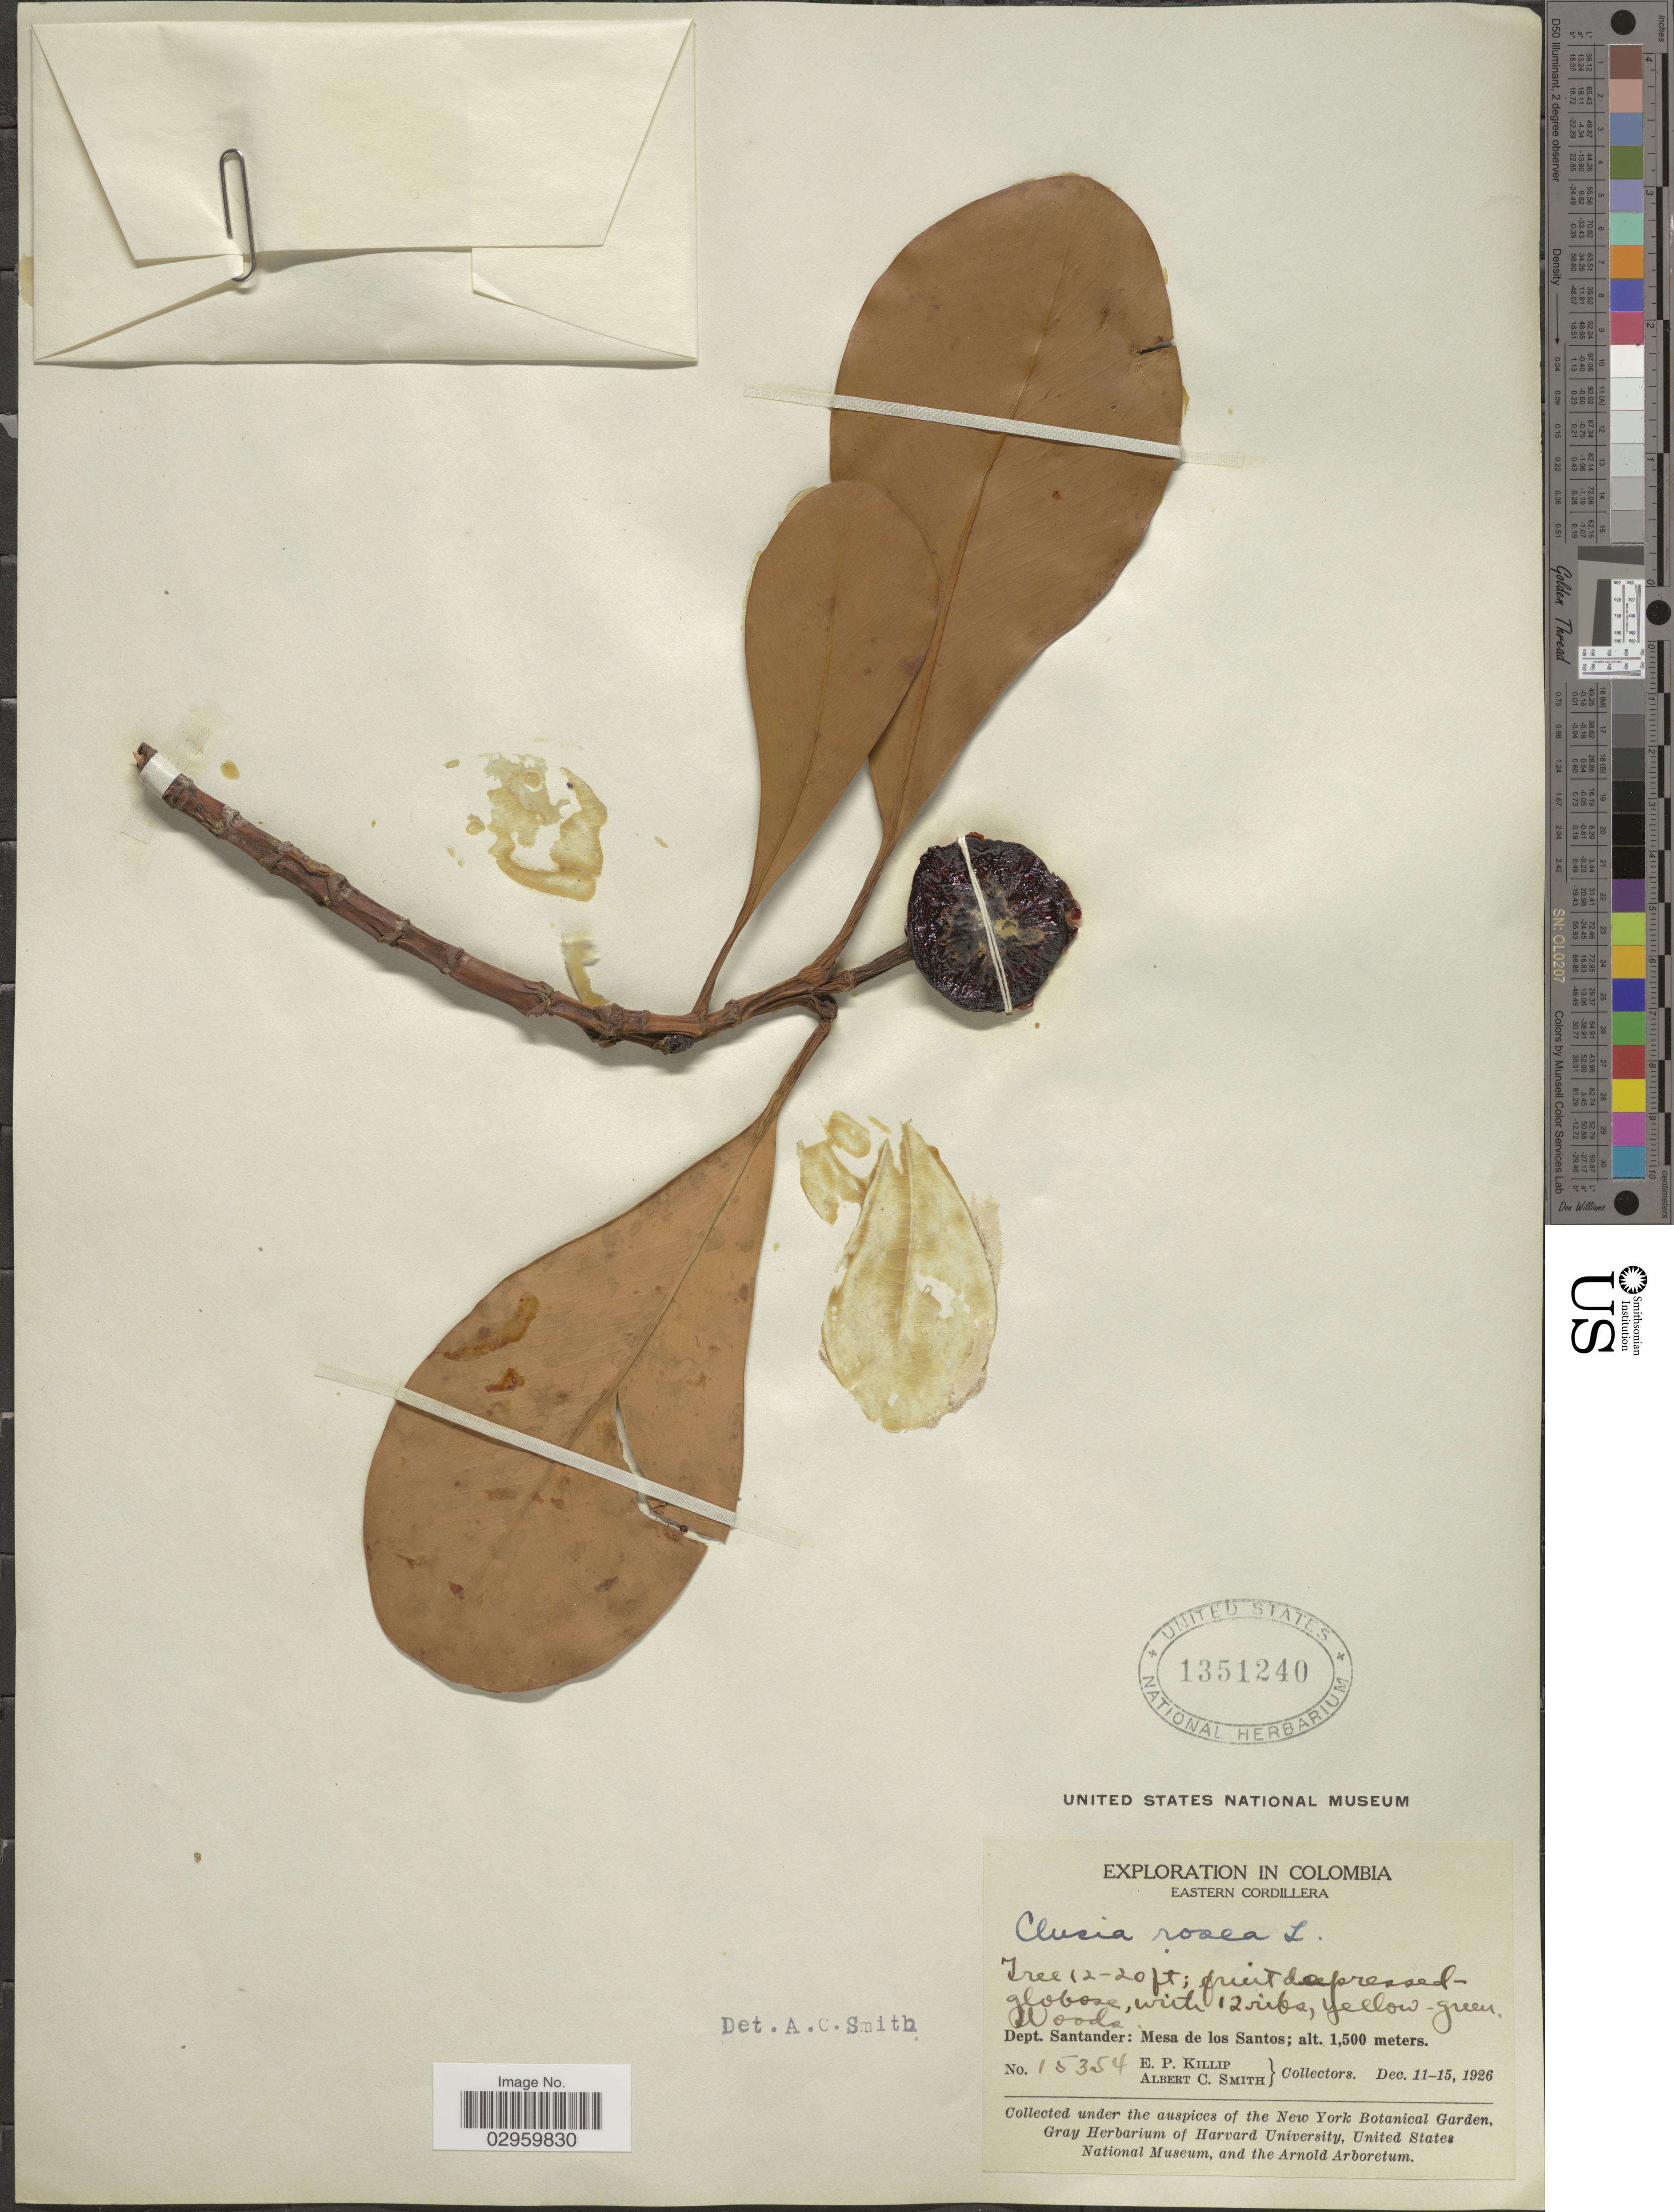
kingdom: Plantae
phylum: Tracheophyta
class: Magnoliopsida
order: Malpighiales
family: Clusiaceae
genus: Clusia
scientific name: Clusia rosea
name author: Jacq.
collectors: E. P. Killip & A. C. Smith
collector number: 15354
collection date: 1926-12-11/1926-12-15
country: Colombia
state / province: Santander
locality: Eastern Cordillera, Dept. Santander: Mesa de los Santos.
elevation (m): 1500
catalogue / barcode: US 1351240